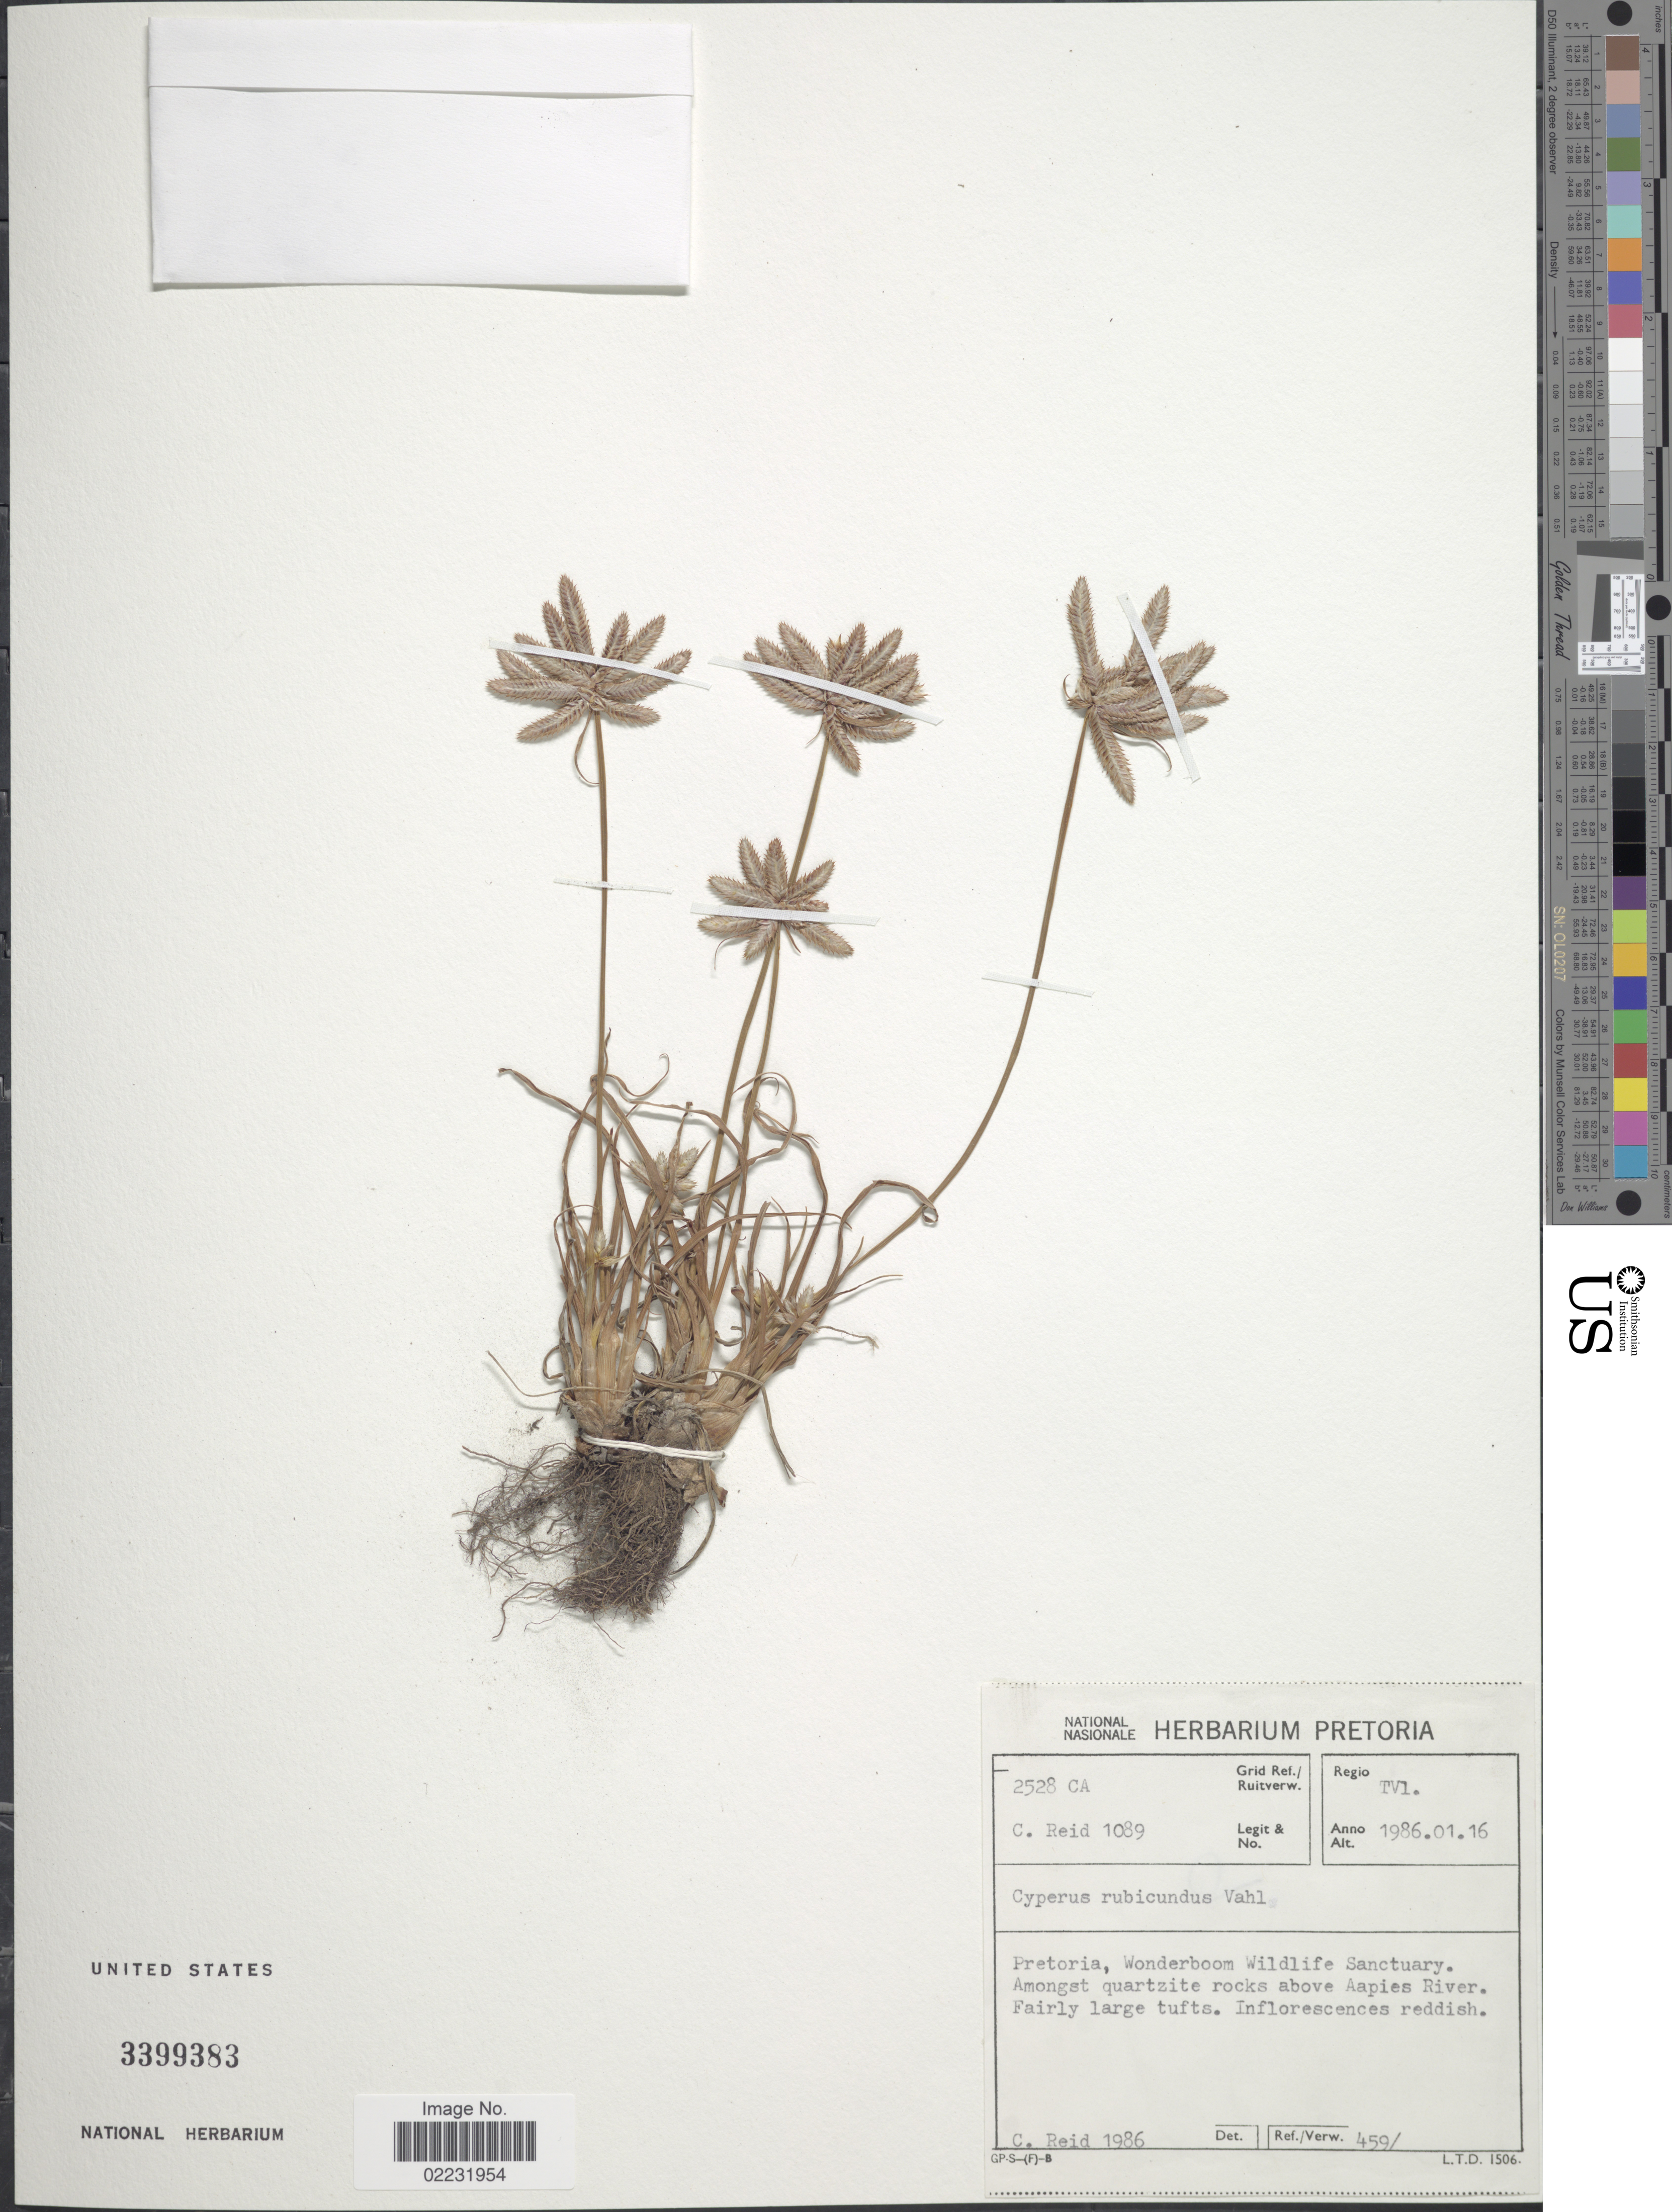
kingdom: Plantae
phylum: Tracheophyta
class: Liliopsida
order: Poales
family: Cyperaceae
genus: Cyperus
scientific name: Cyperus rubicundus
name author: Vahl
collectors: C. Reid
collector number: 1089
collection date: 1986-01-16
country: South Africa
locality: TvI, Pretoria, Wonderboom Wildlife Santcuary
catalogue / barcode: US 3399383